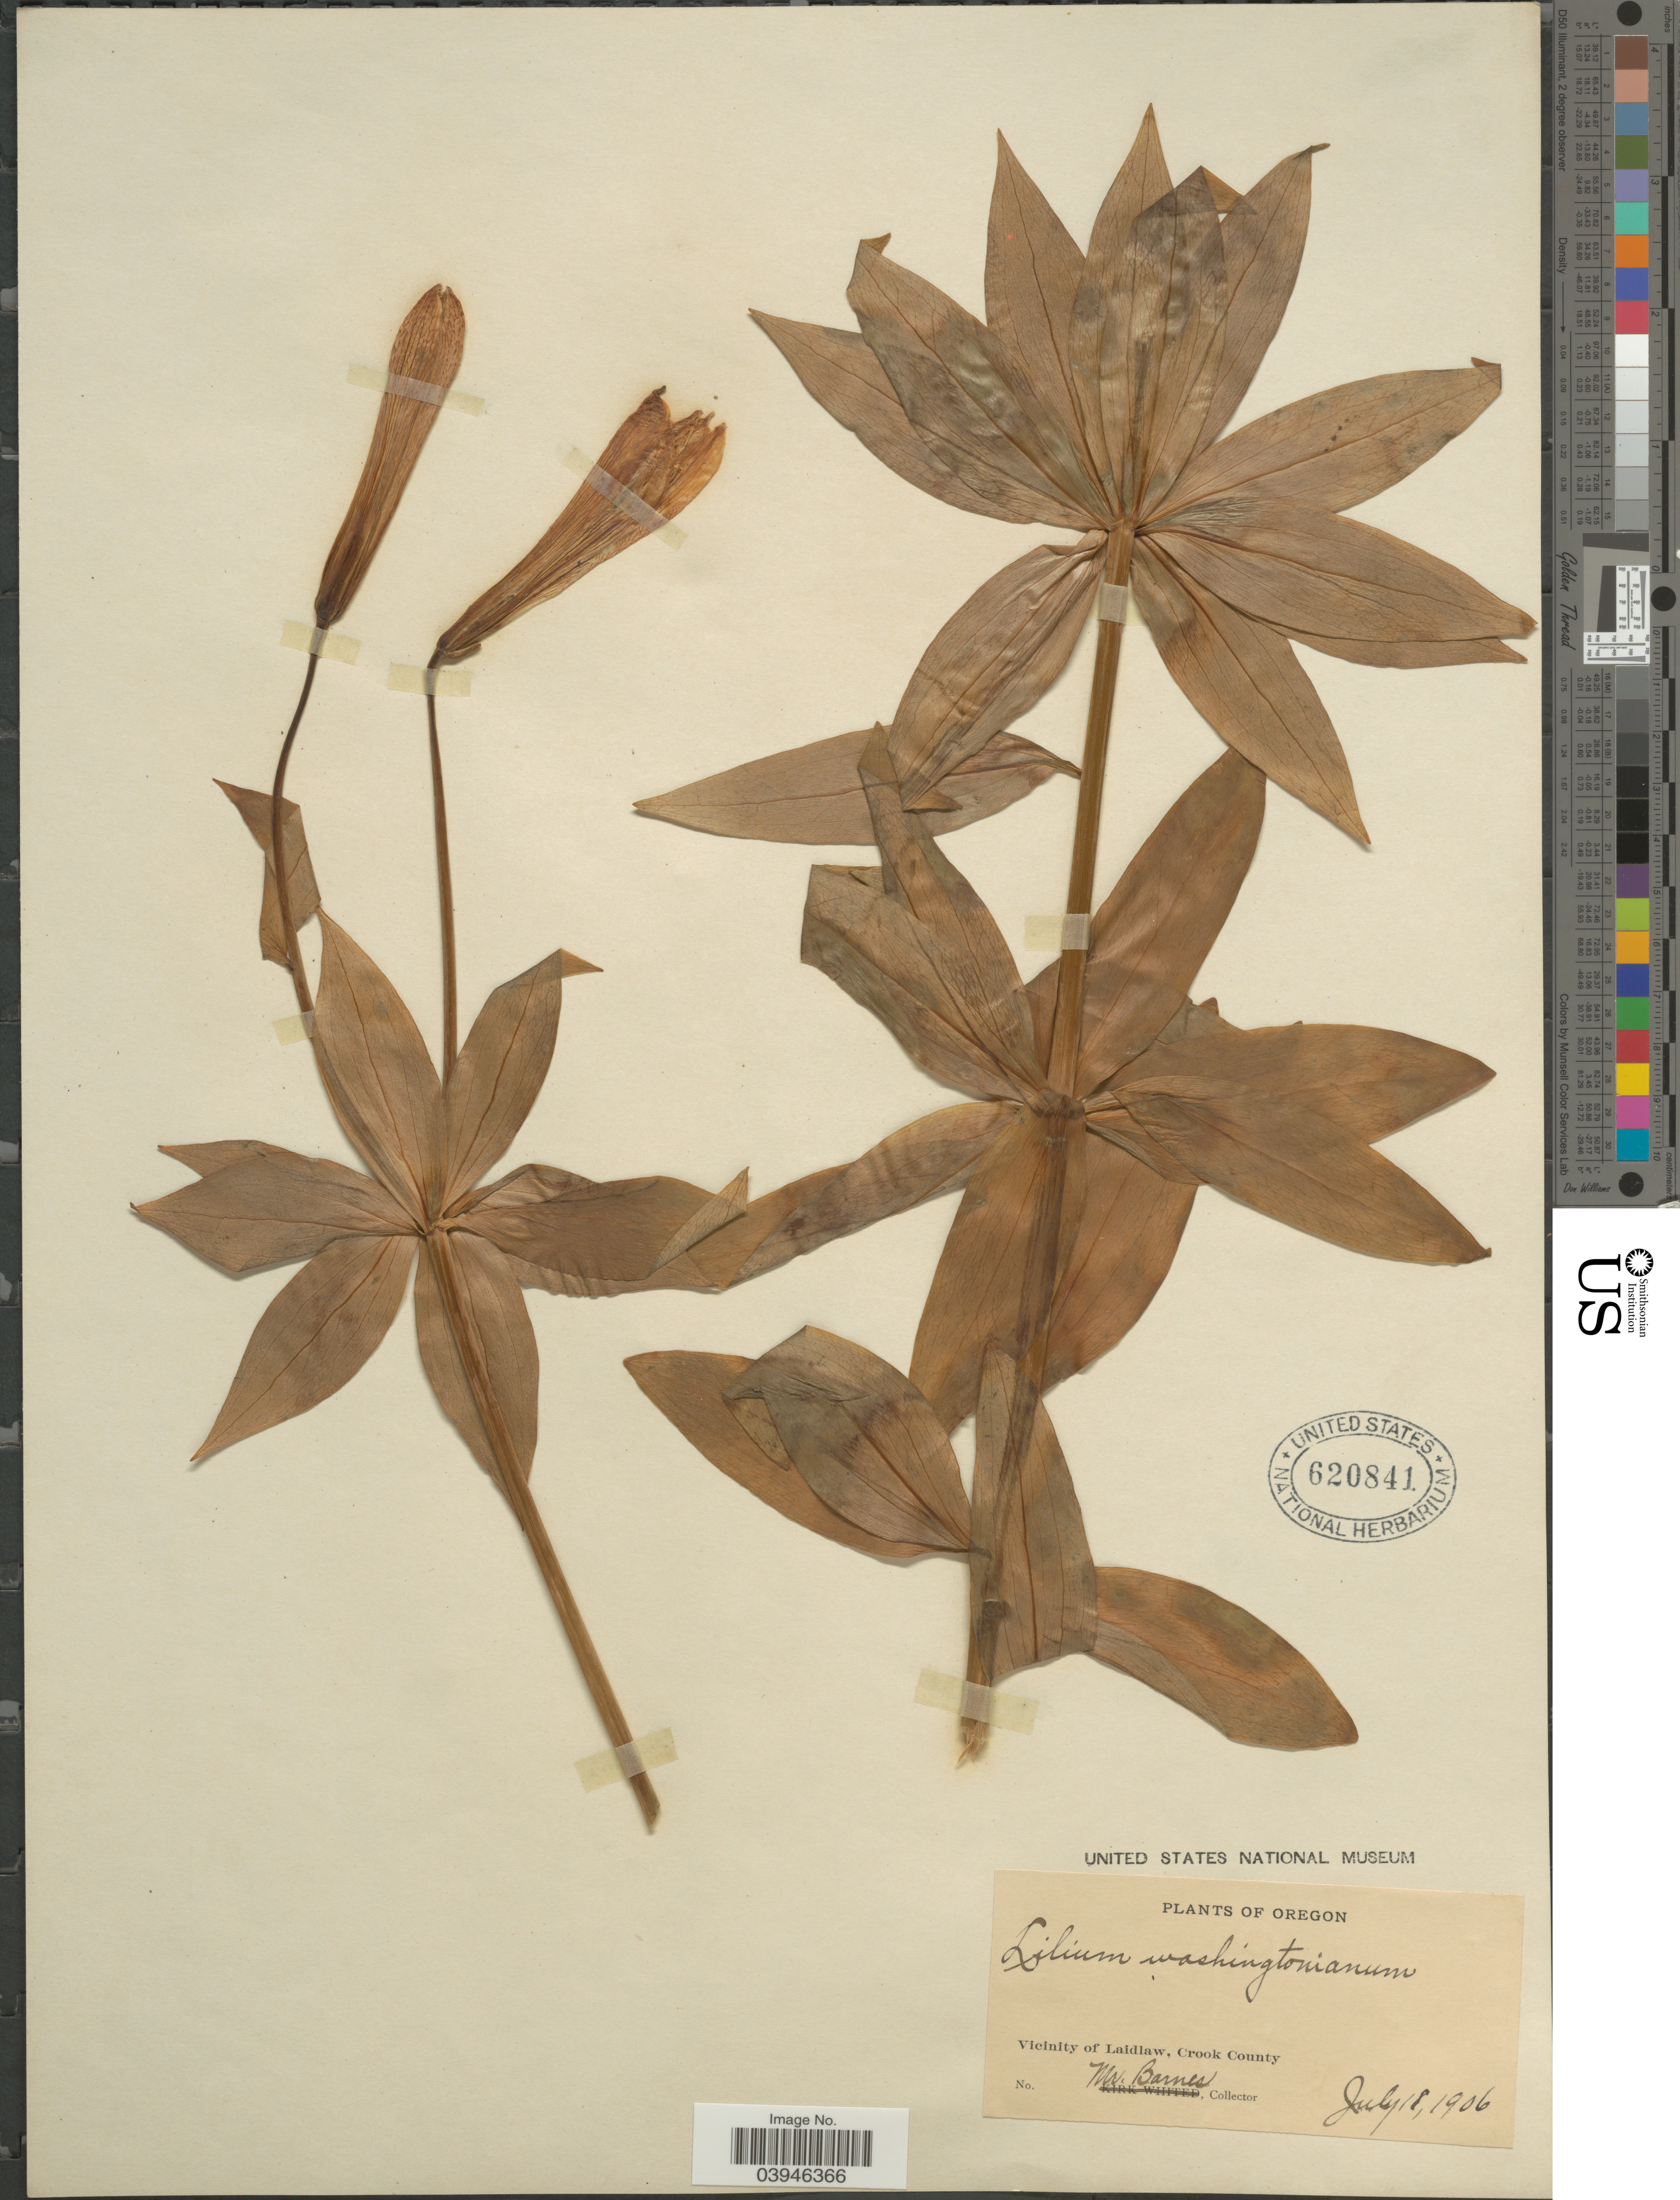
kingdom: Plantae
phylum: Tracheophyta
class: Liliopsida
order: Liliales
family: Liliaceae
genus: Lilium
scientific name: Lilium washingtonianum subsp. purpurascens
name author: (Stearn) M.W. Skinner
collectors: Mr. Barnes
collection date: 1906-07-18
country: United States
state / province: Oregon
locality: Vicinity of Laidlaw, Crook County.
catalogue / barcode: US 620841